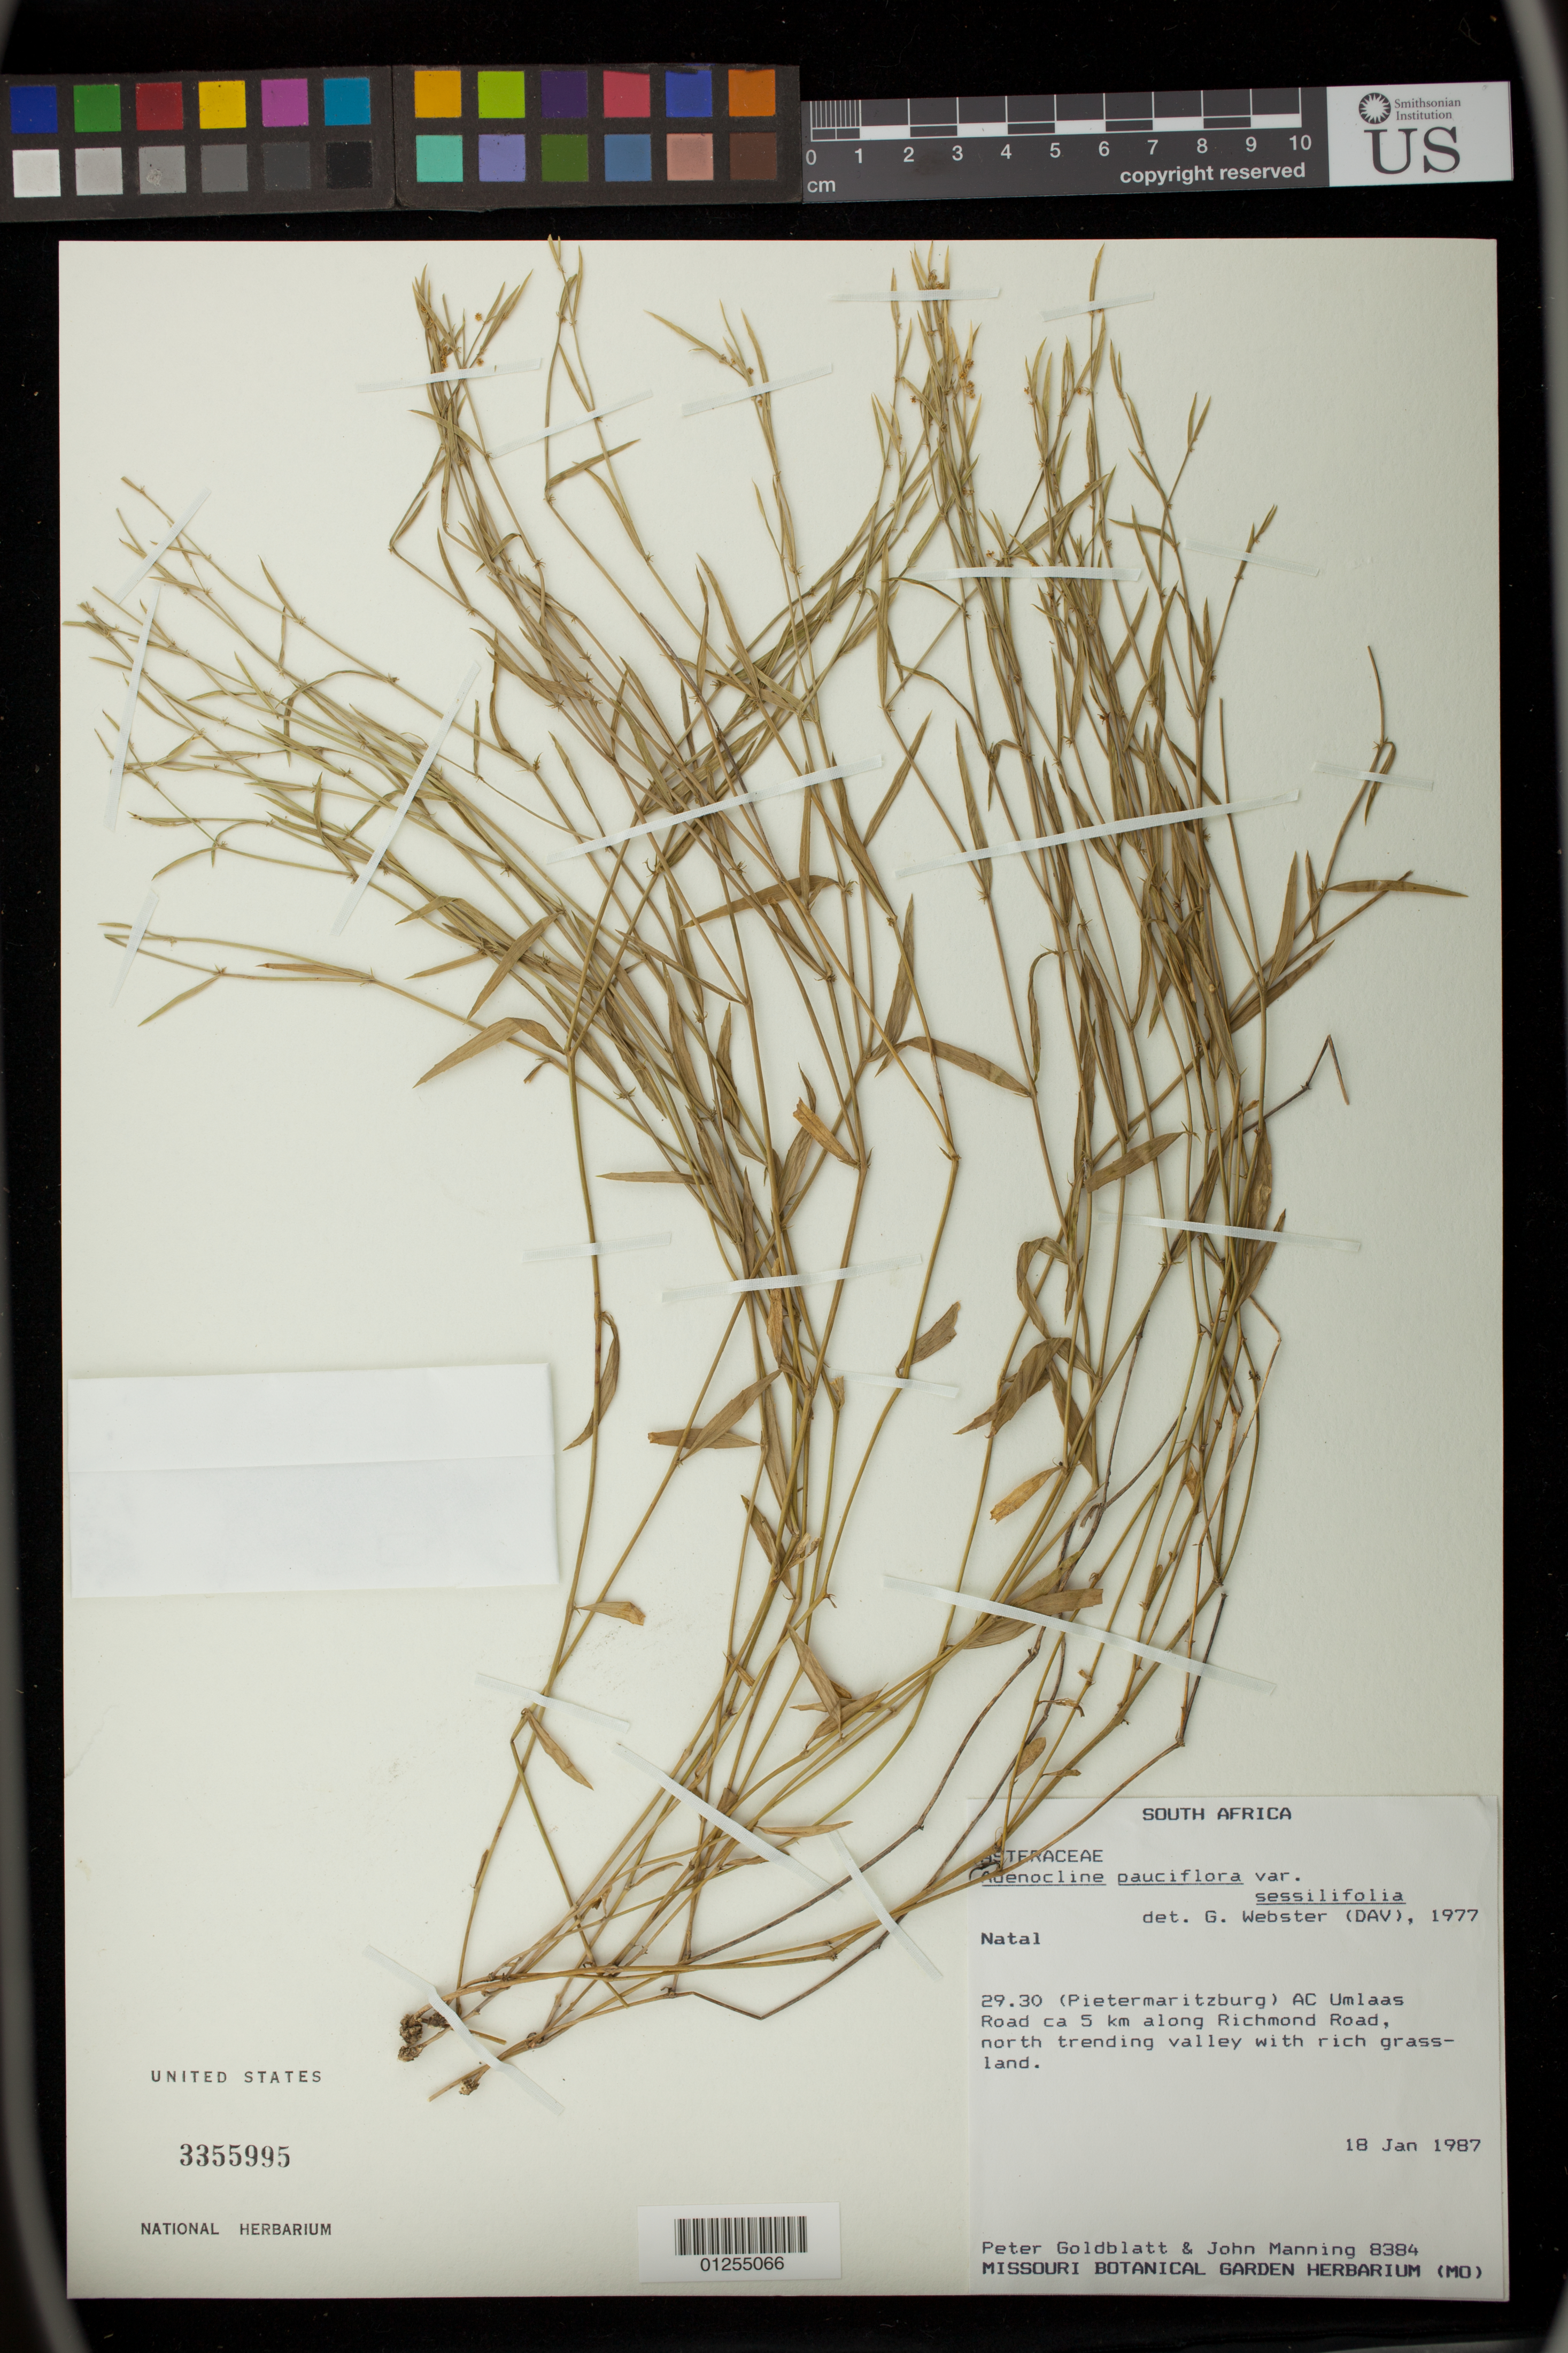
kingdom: Plantae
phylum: Tracheophyta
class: Magnoliopsida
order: Malpighiales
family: Euphorbiaceae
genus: Adenocline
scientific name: Adenocline pauciflora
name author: Turcz.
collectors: P. Goldblatt & J. Manning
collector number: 8384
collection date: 1987-01-18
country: South Africa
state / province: KwaZulu-Natal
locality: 29.30 (Pietermaritzburg) AC Umlaas Road, ca 5 km along Richmond Road, north trending valley with rich grassland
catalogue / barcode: US 3355995